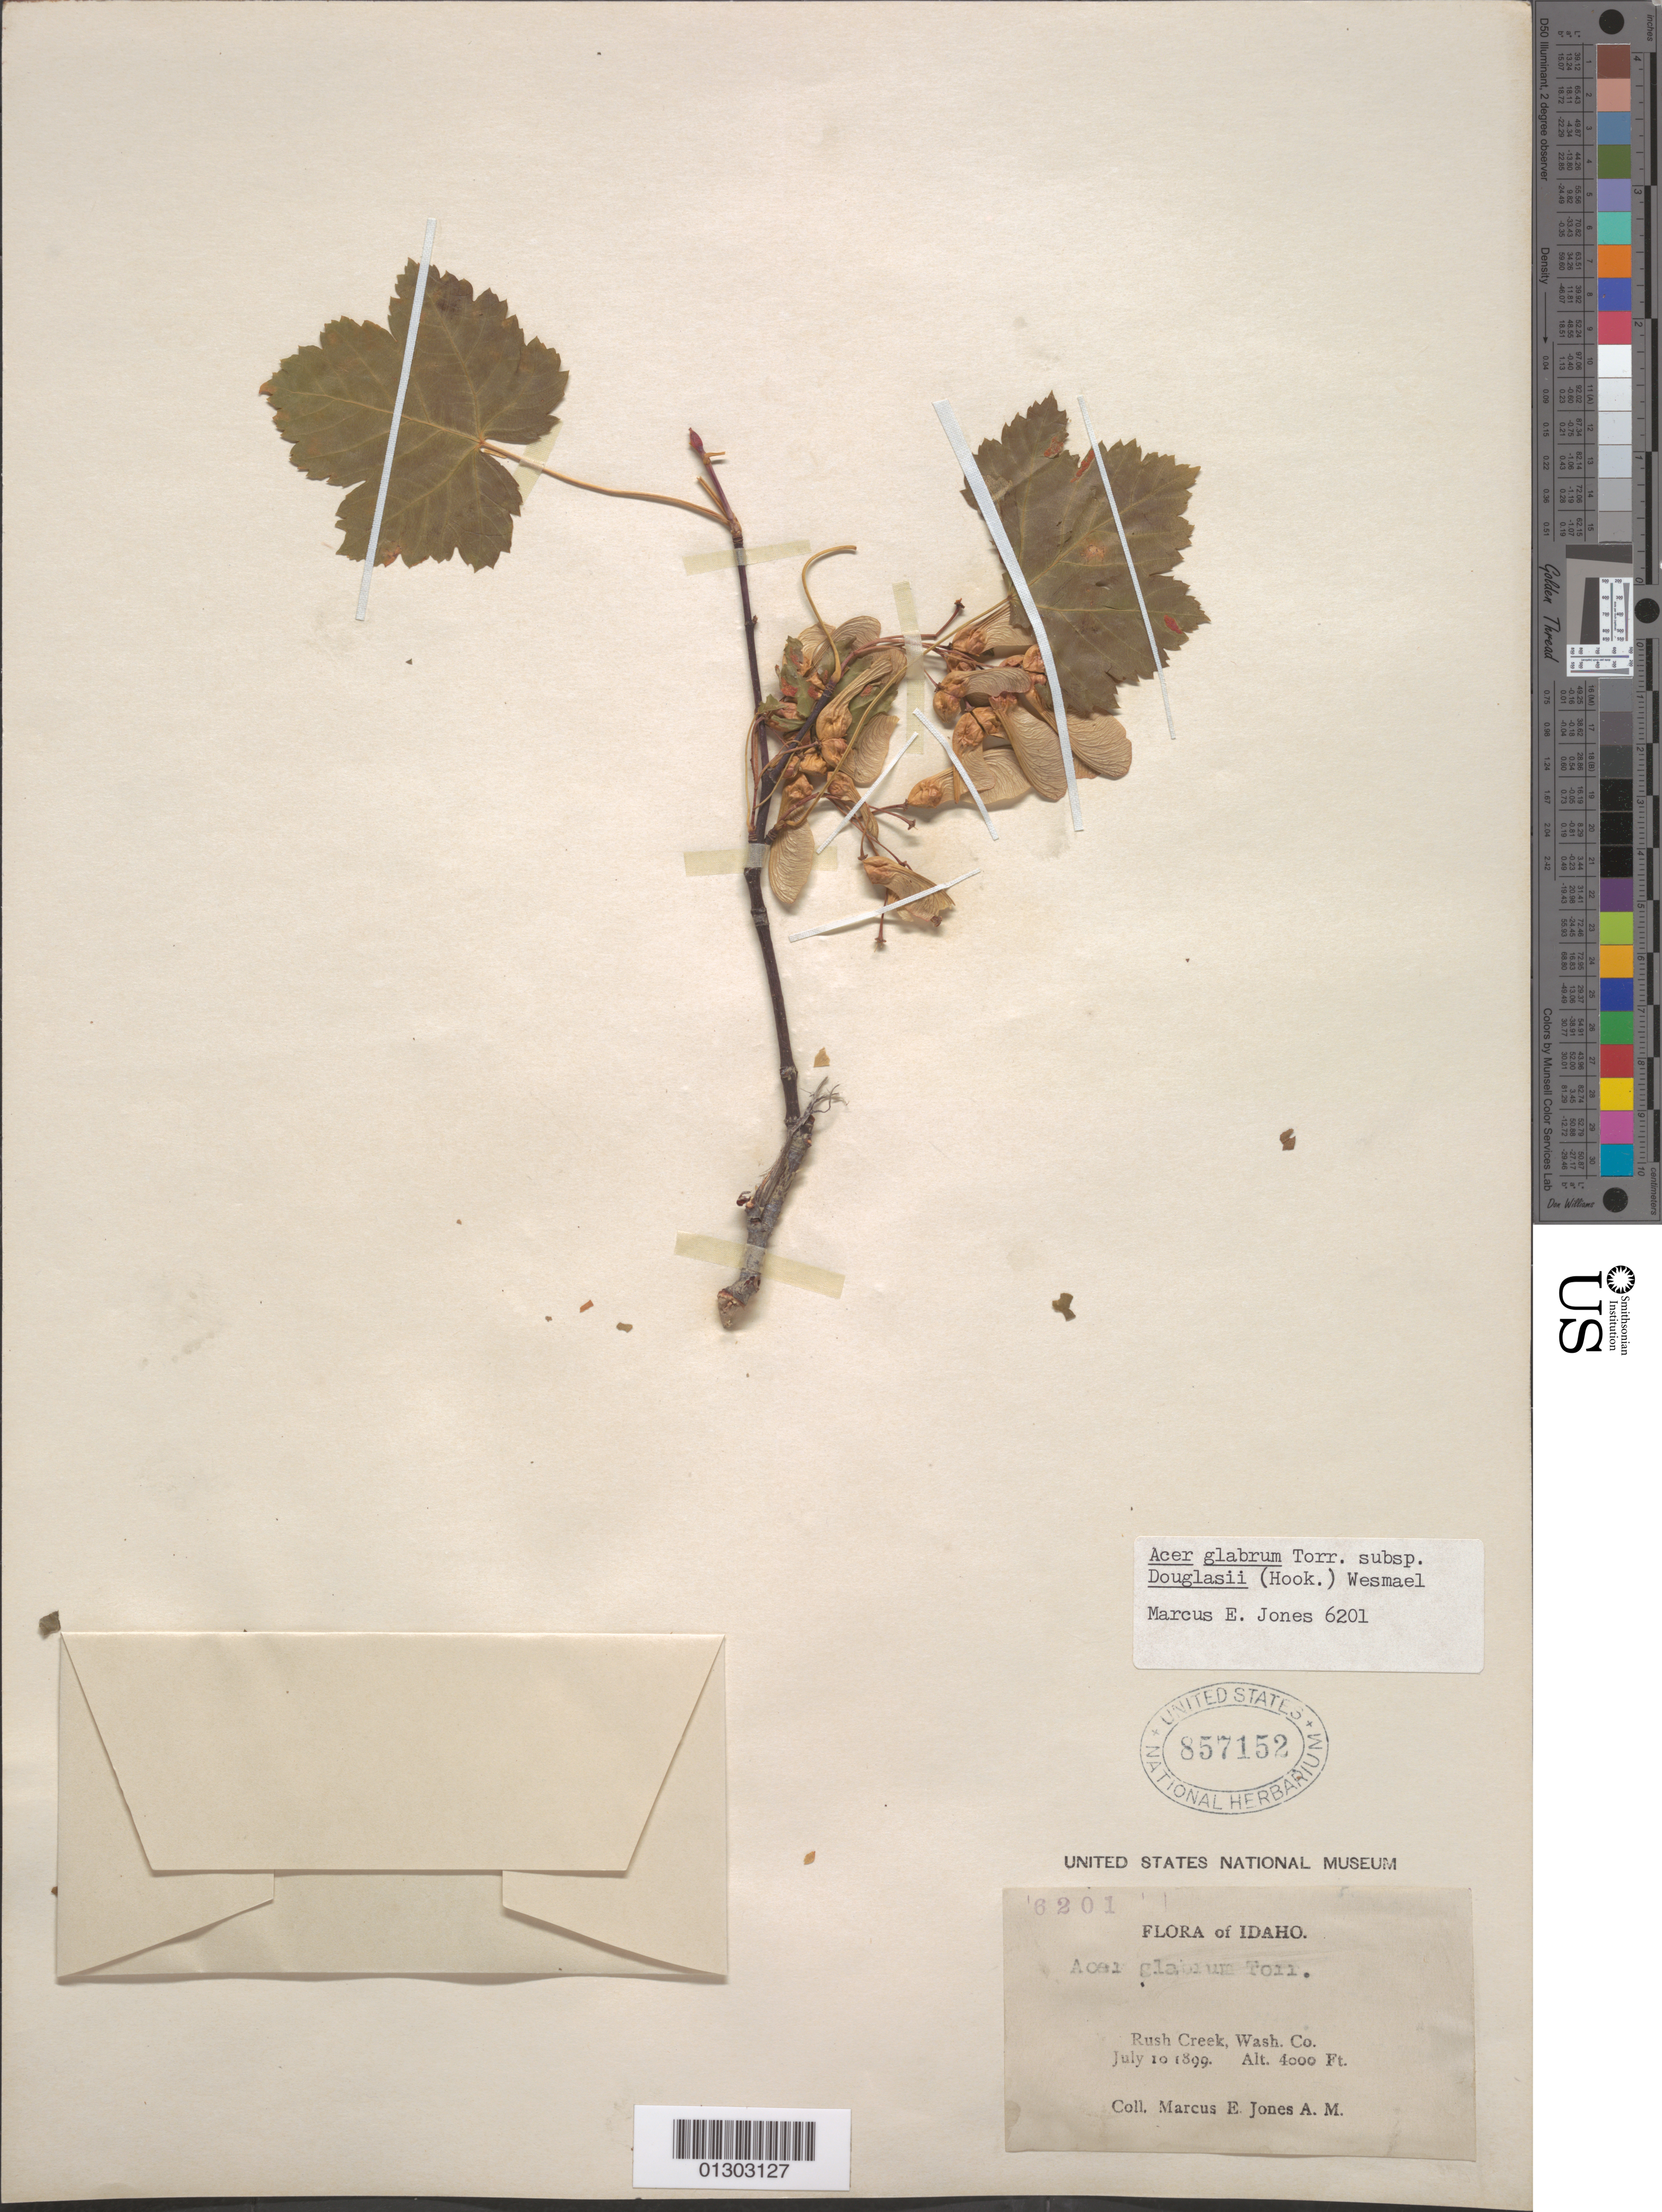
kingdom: Plantae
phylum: Tracheophyta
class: Magnoliopsida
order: Sapindales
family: Sapindaceae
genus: Acer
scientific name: Acer glabrum var. douglasii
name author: (Hook.) Dippel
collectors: M. E. Jones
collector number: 6201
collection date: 1899-07-10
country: United States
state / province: Idaho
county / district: Washington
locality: Washington County, Rush Creek.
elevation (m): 1219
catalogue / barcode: US 857152